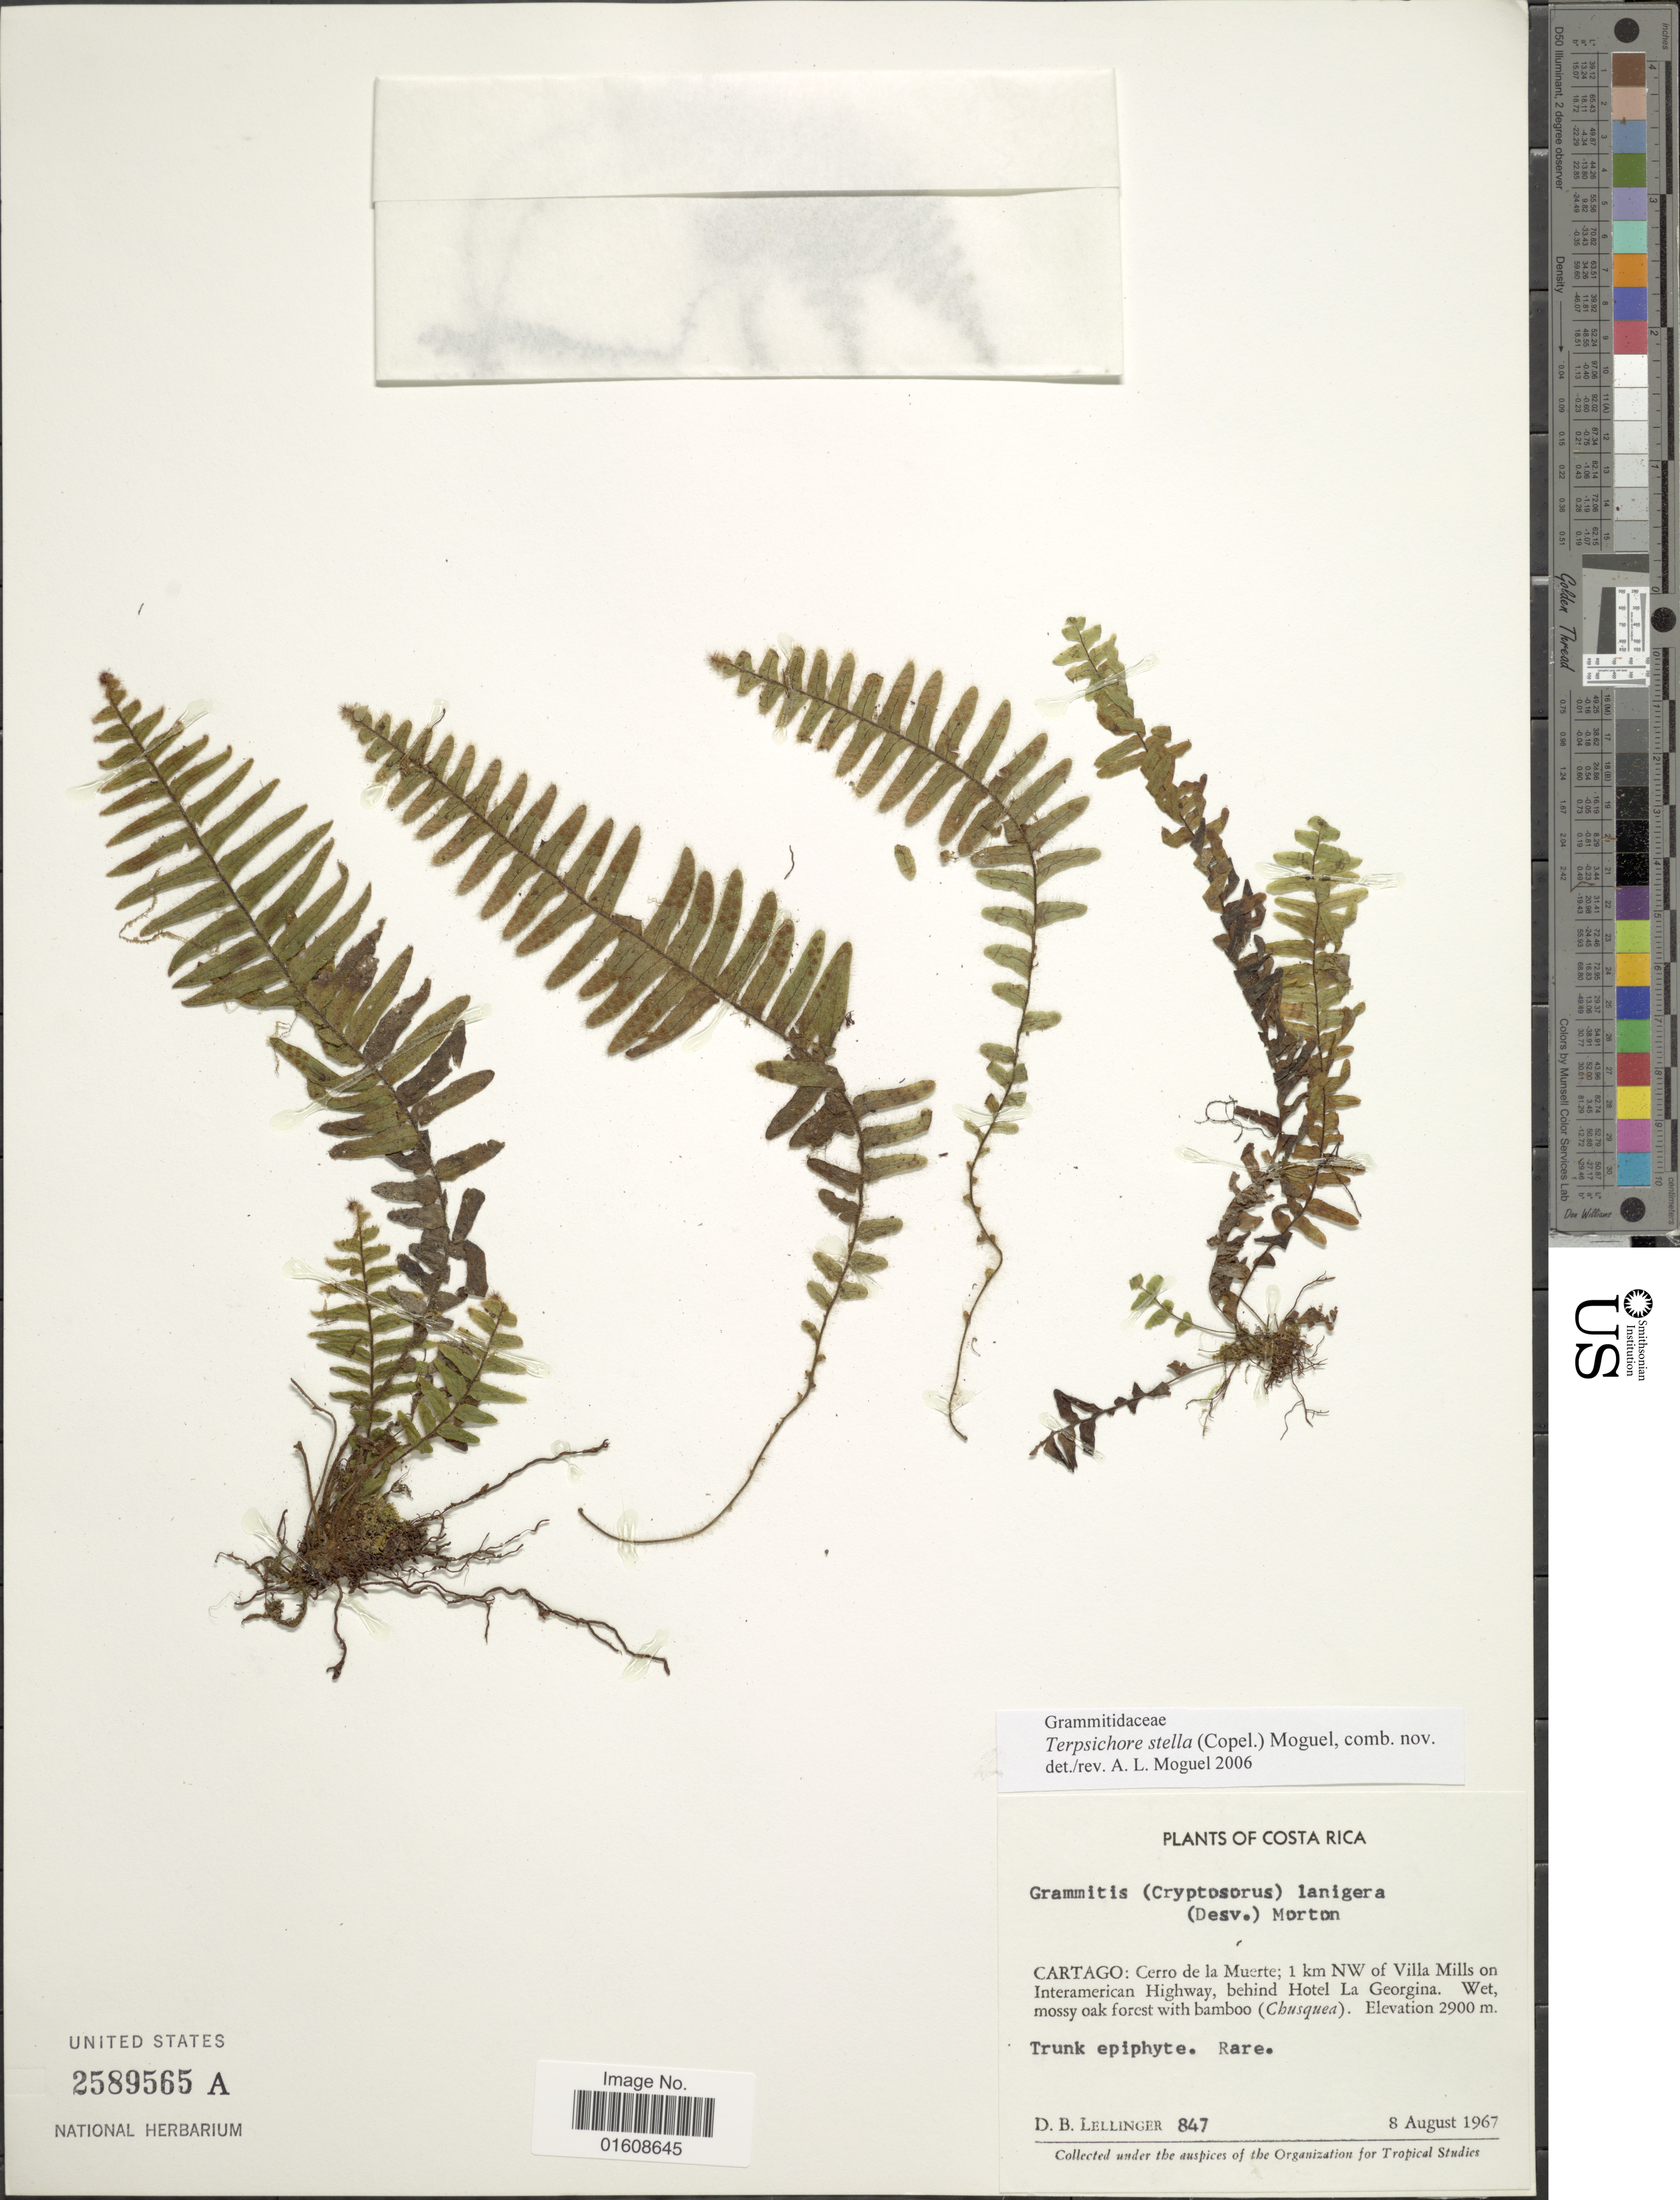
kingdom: Plantae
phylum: Tracheophyta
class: Polypodiopsida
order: Polypodiales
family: Polypodiaceae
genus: Alansmia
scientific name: Alansmia stella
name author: (Copel.) Moguel & M. Kessler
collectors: D. B. Lellinger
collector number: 847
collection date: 1967-08-08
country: Costa Rica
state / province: Cartago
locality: Cerro de la Muerte; 1 km NW of Villa Mills on Interamerican Highway, behind Hotel La Georgina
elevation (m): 2900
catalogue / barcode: US 2589565A